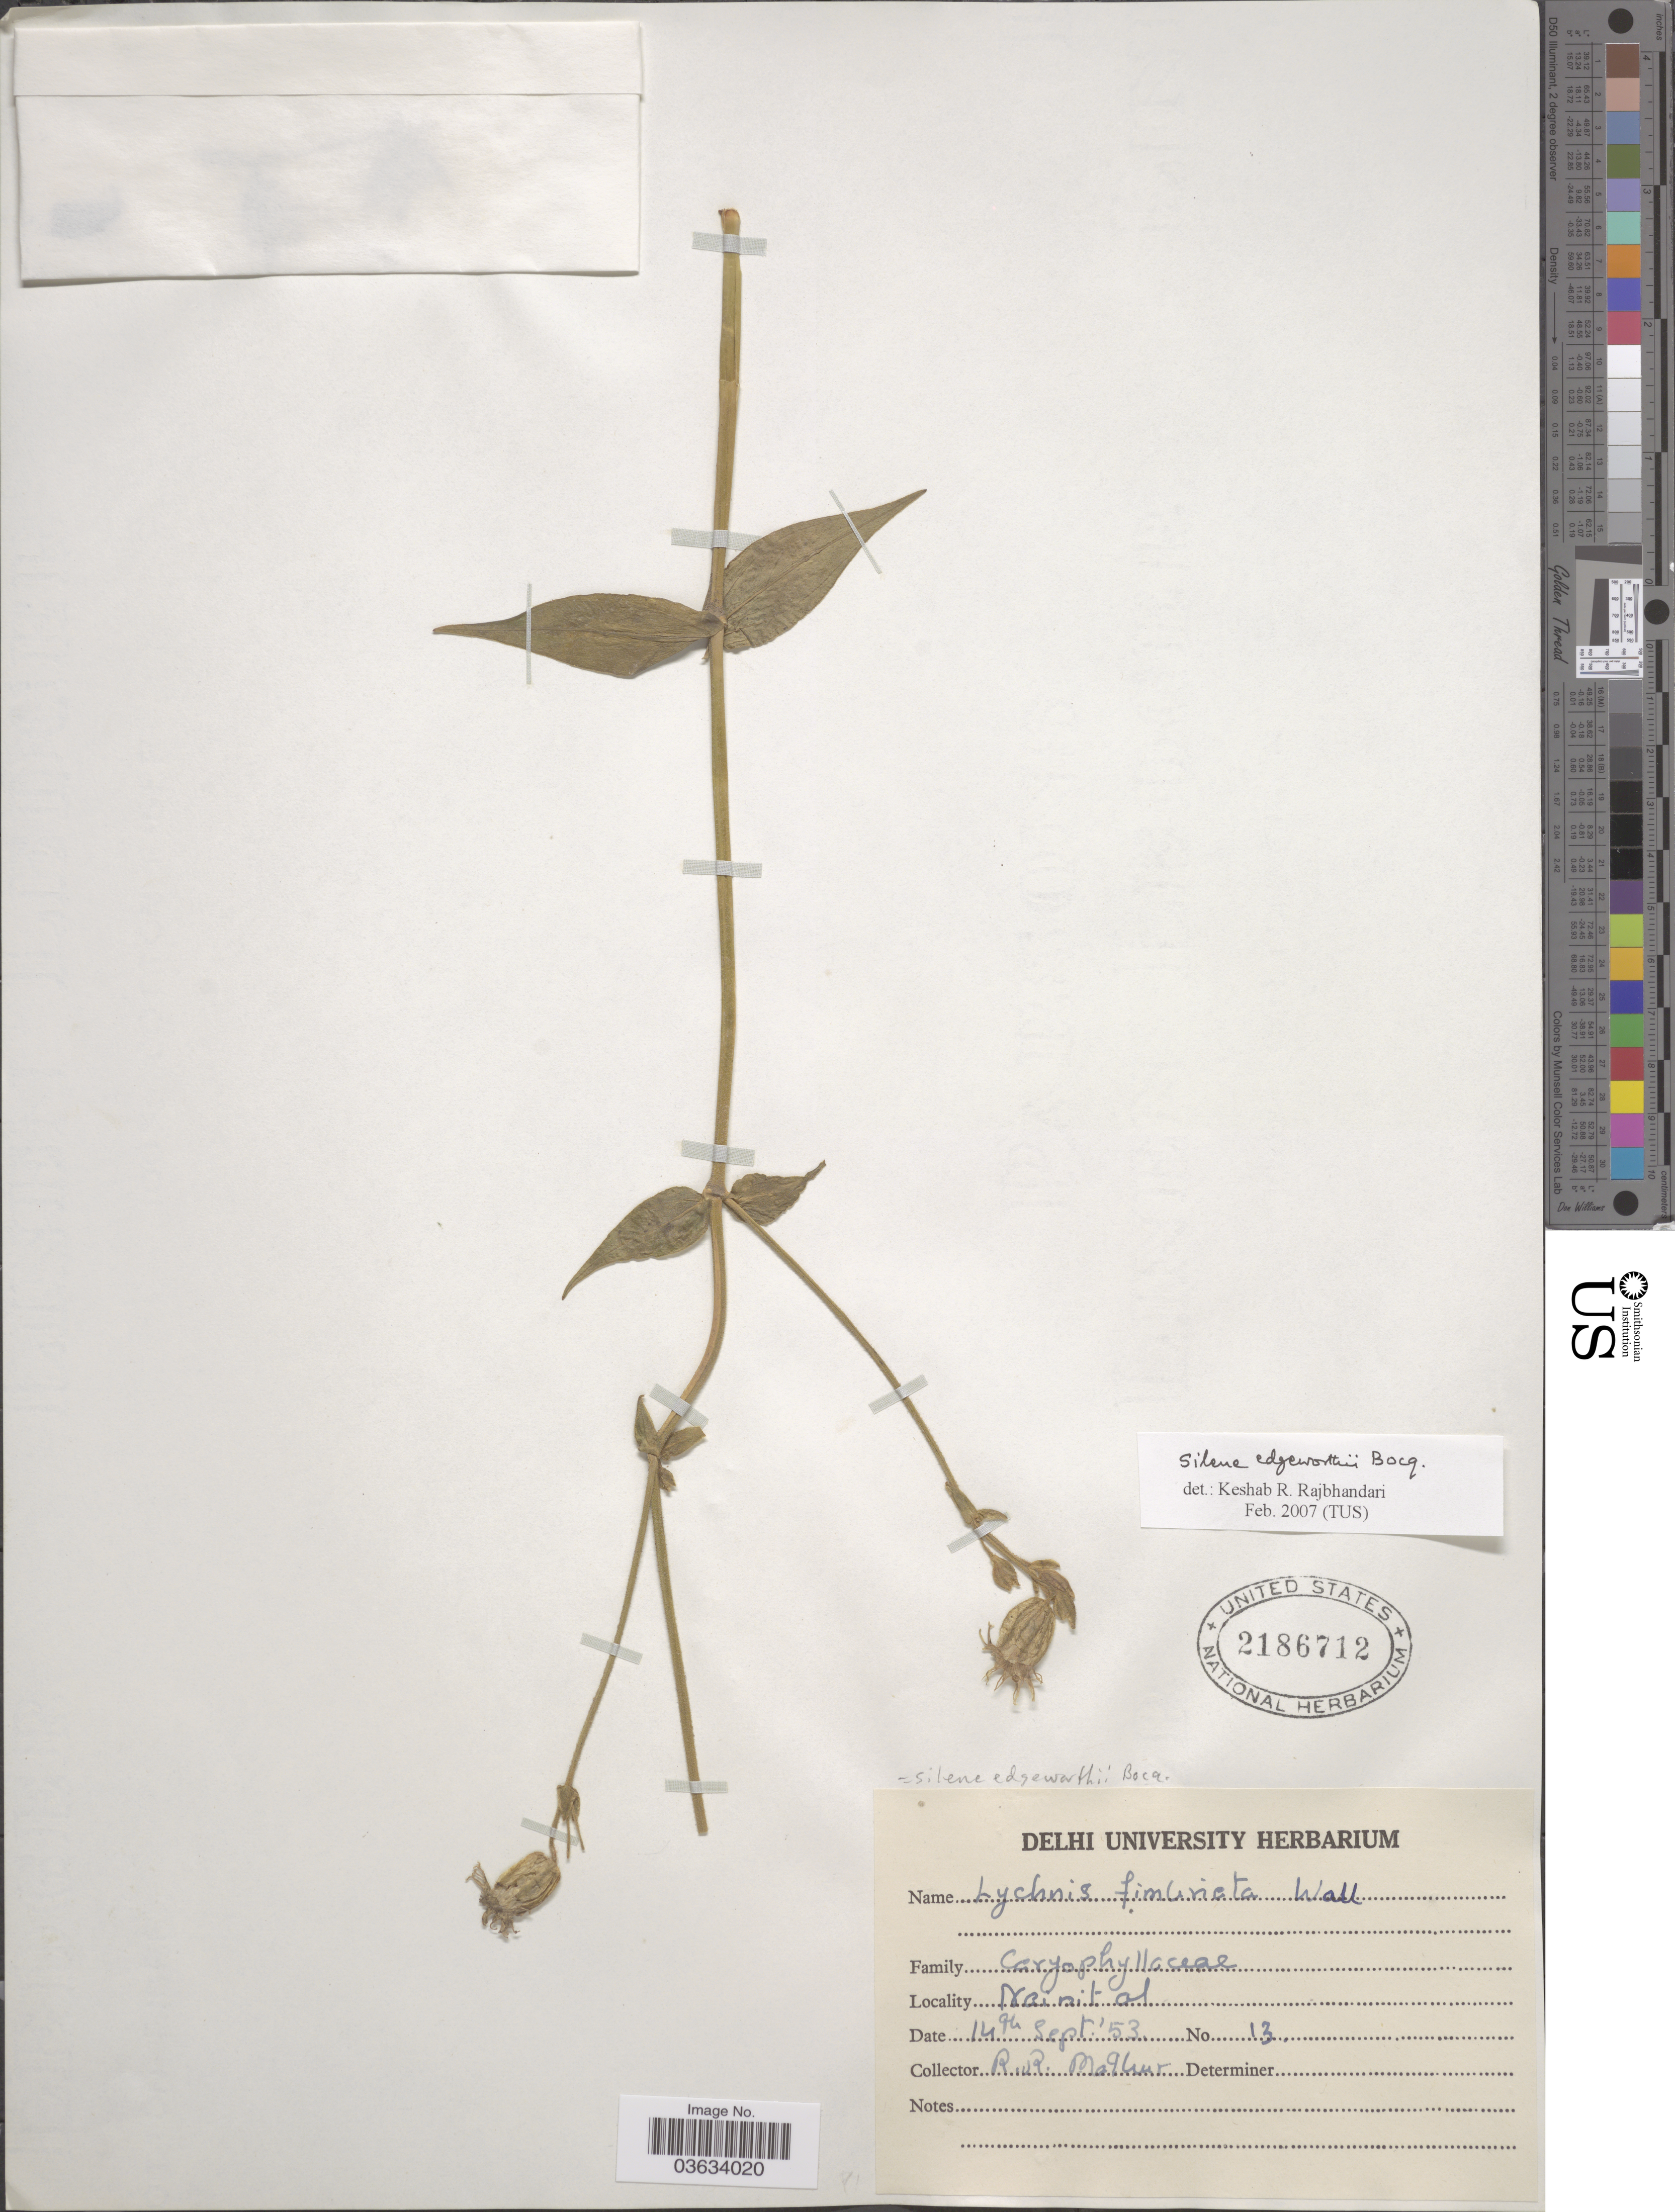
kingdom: Plantae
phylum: Tracheophyta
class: Magnoliopsida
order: Caryophyllales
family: Caryophyllaceae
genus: Silene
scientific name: Silene edgeworthii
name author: Bocquet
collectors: R. Malhur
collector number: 13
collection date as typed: Transcribed d/m/y: 14/9/53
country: India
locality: Nainital.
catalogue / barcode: US 2186712